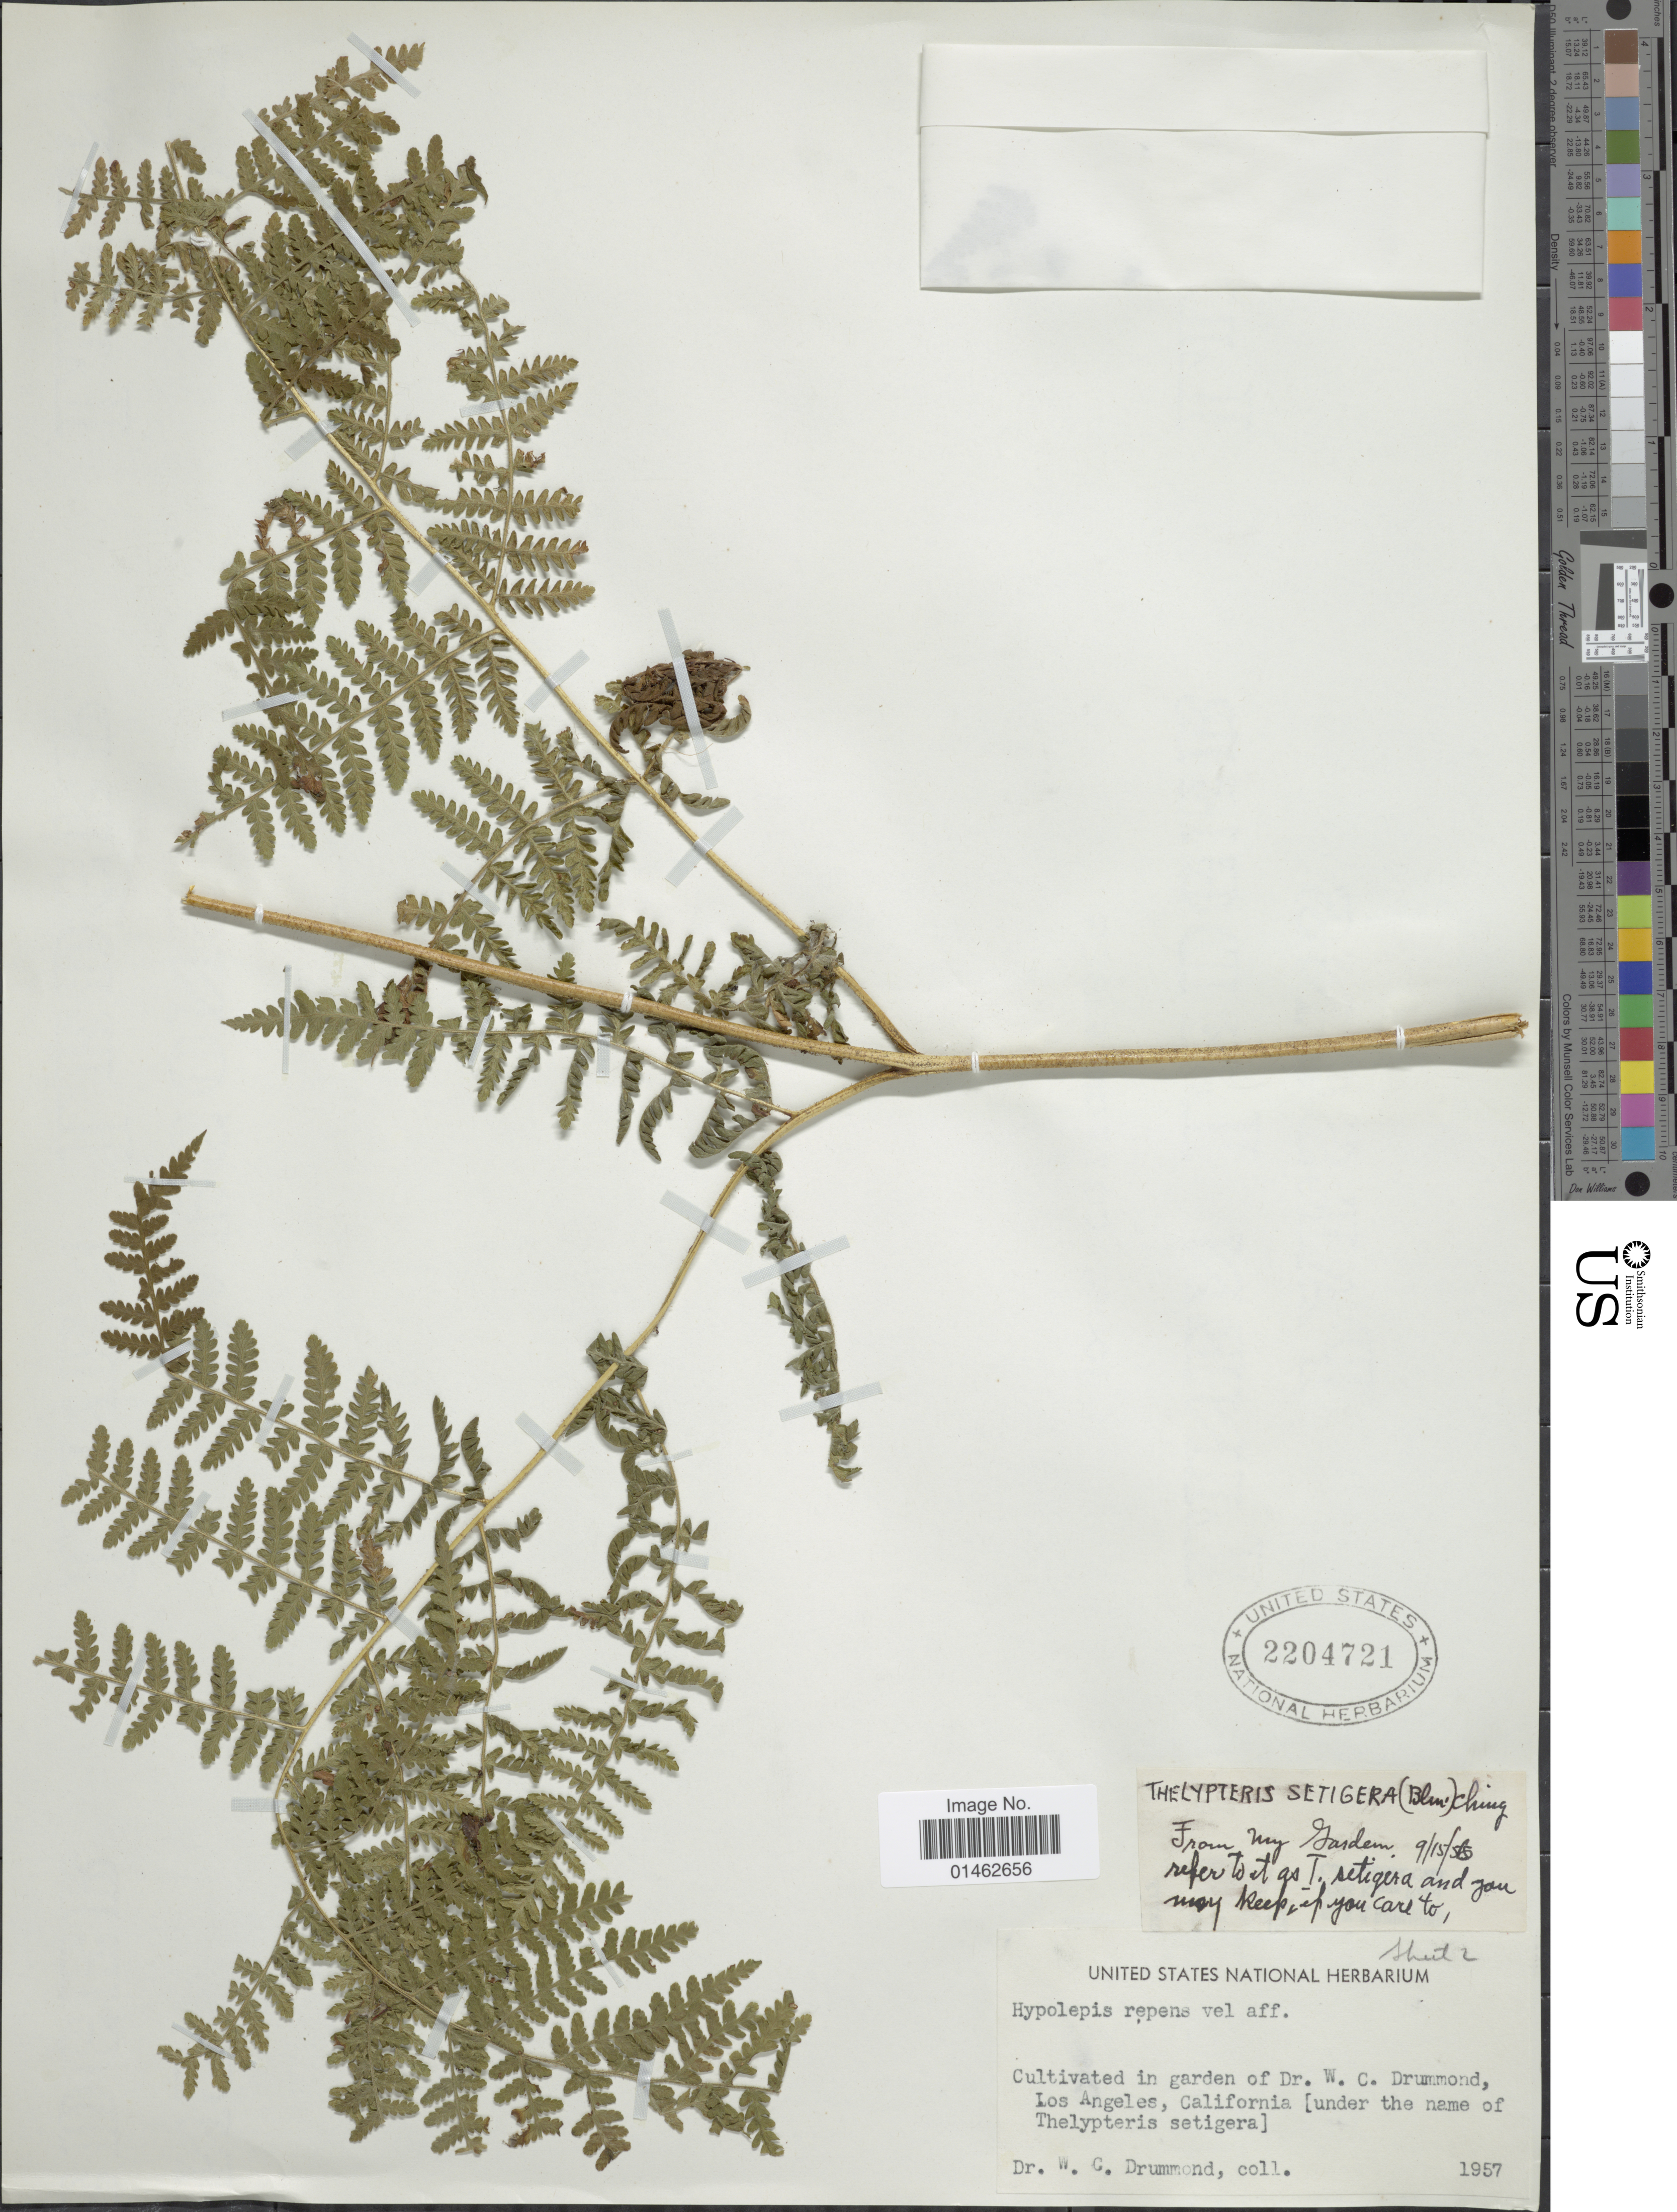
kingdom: Plantae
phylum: Tracheophyta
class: Polypodiopsida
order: Polypodiales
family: Dennstaedtiaceae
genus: Hypolepis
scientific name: Hypolepis repens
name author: (L.) C. Presl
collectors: W. Drummond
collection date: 1957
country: United States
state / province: California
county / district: Los Angeles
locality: In garden of Los Angeles, California [under the name of Thelypteris setigera]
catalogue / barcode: US 2204721